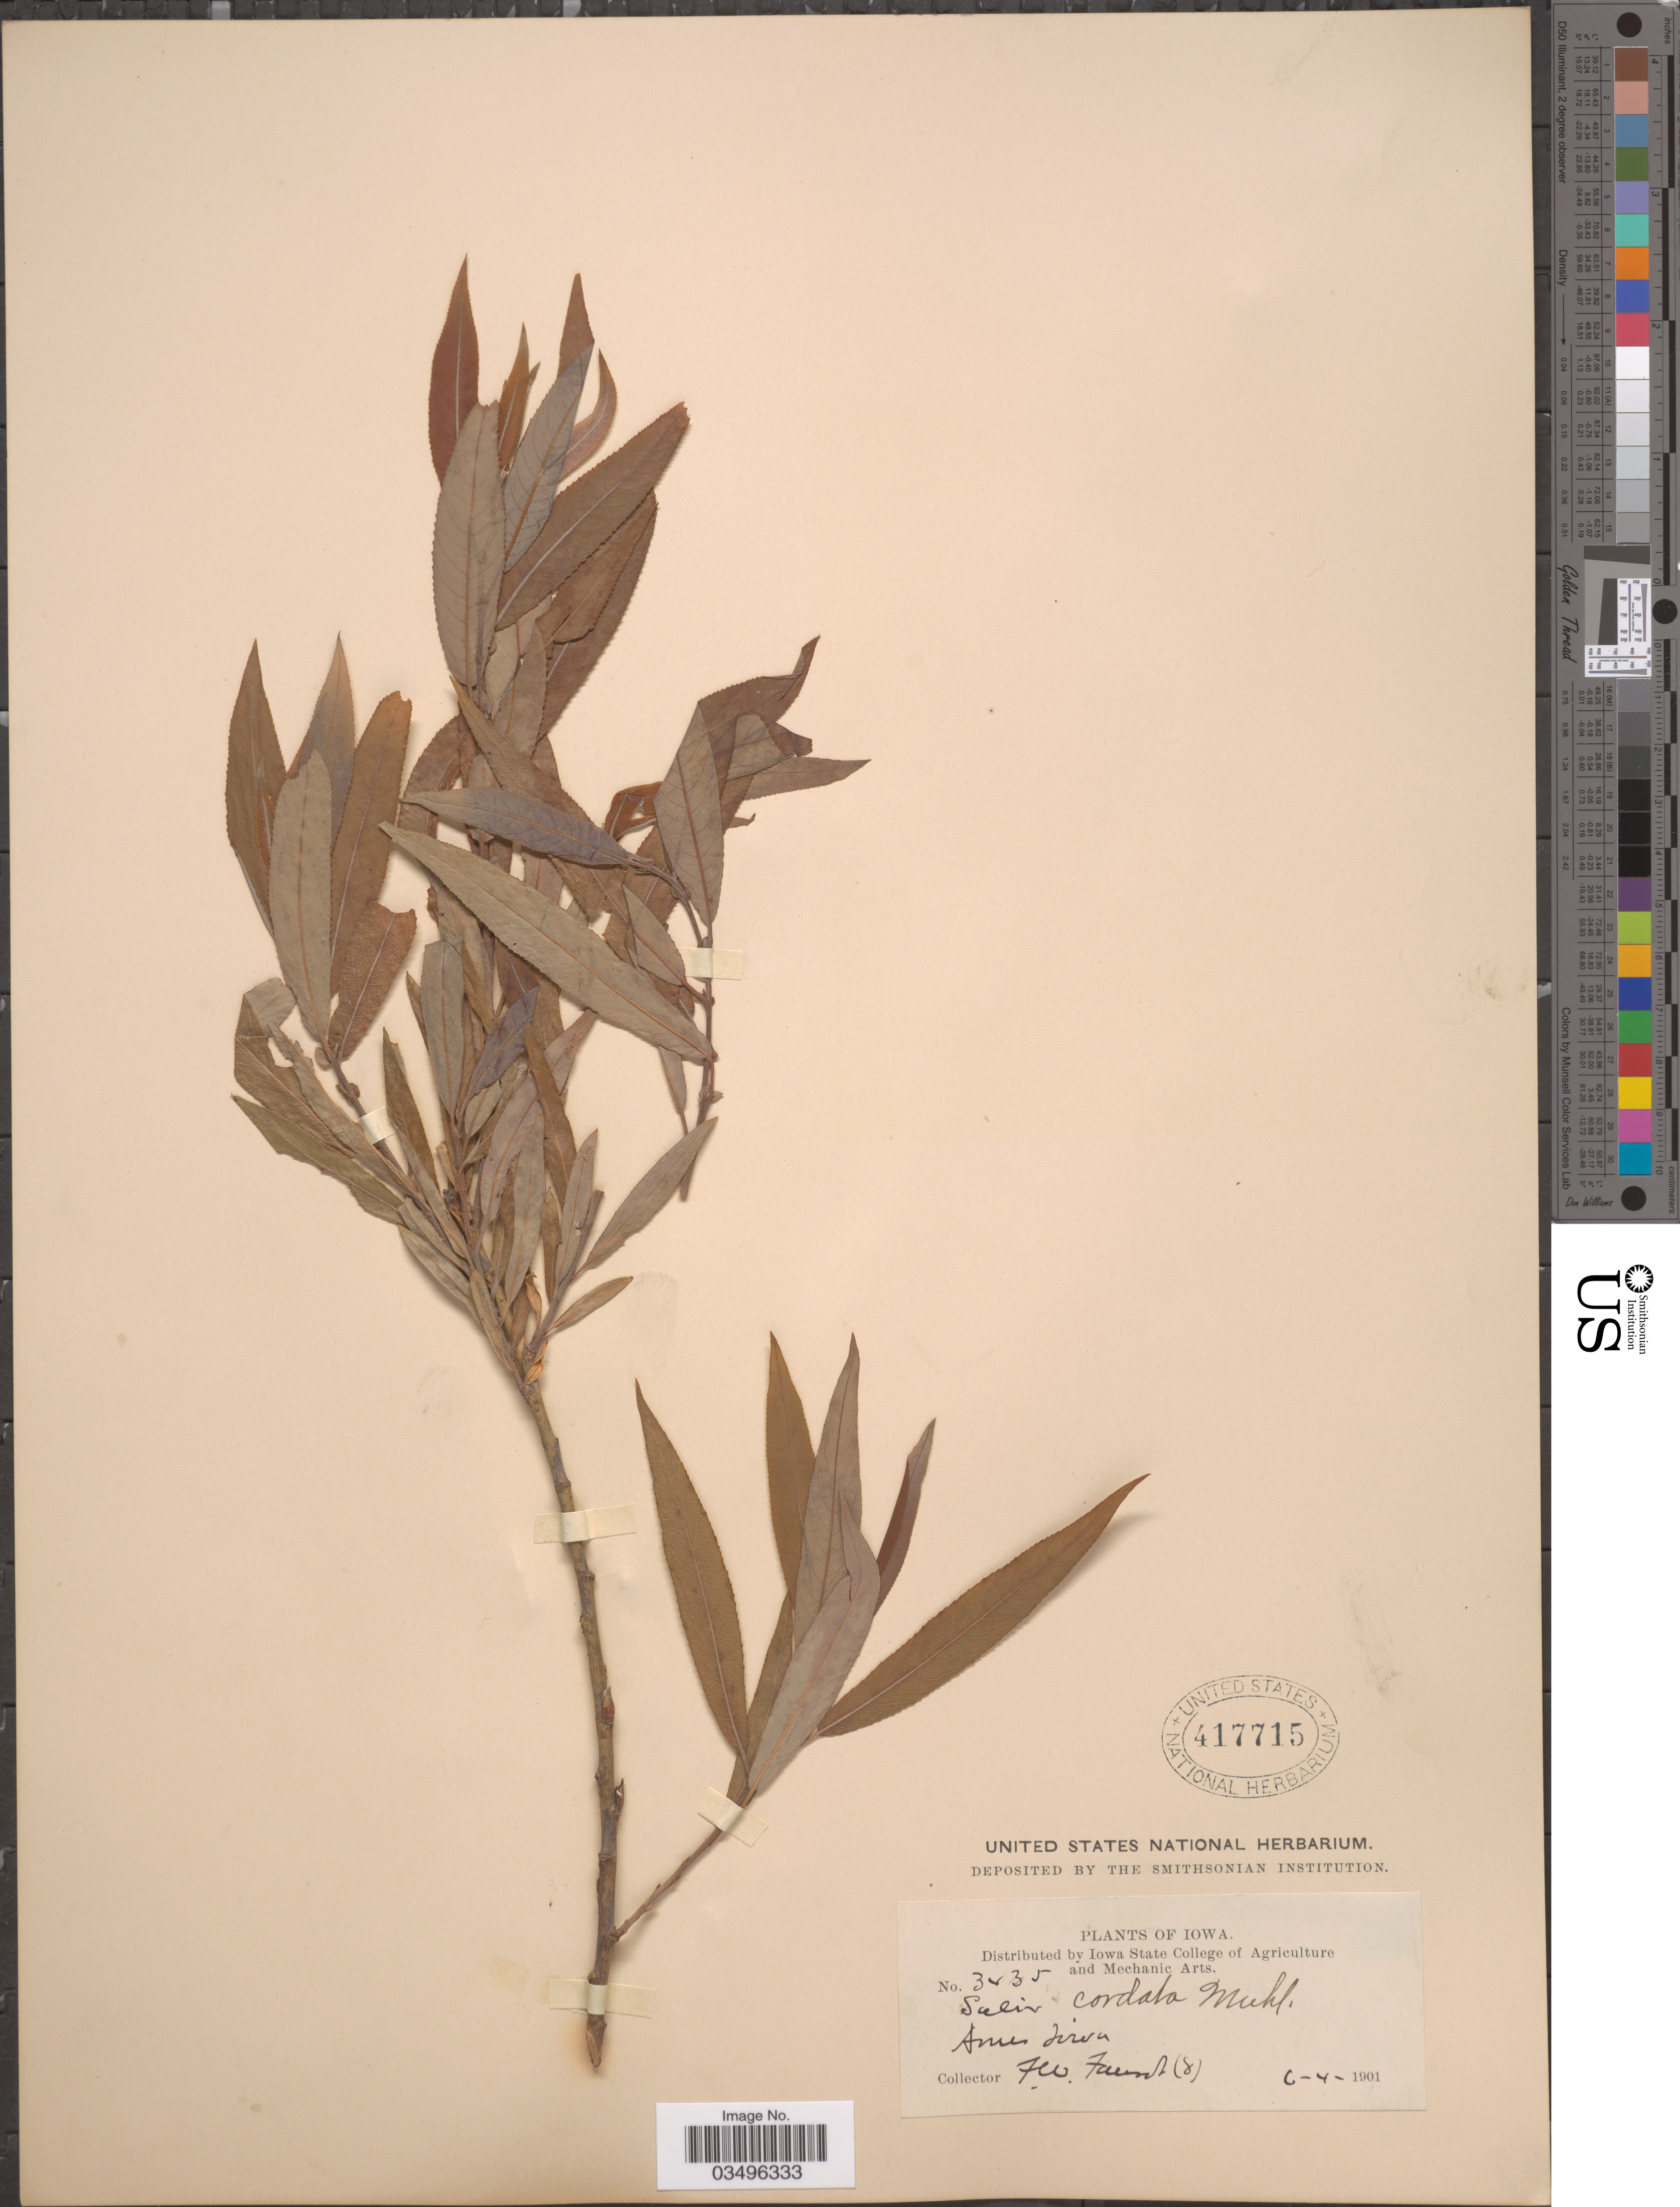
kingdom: Plantae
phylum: Tracheophyta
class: Magnoliopsida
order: Malpighiales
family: Salicaceae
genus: Salix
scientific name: Salix cordata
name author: Michx.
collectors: F. Faunt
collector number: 3435/8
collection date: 1901-06-04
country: United States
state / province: Iowa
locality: Ames.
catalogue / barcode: US 417715